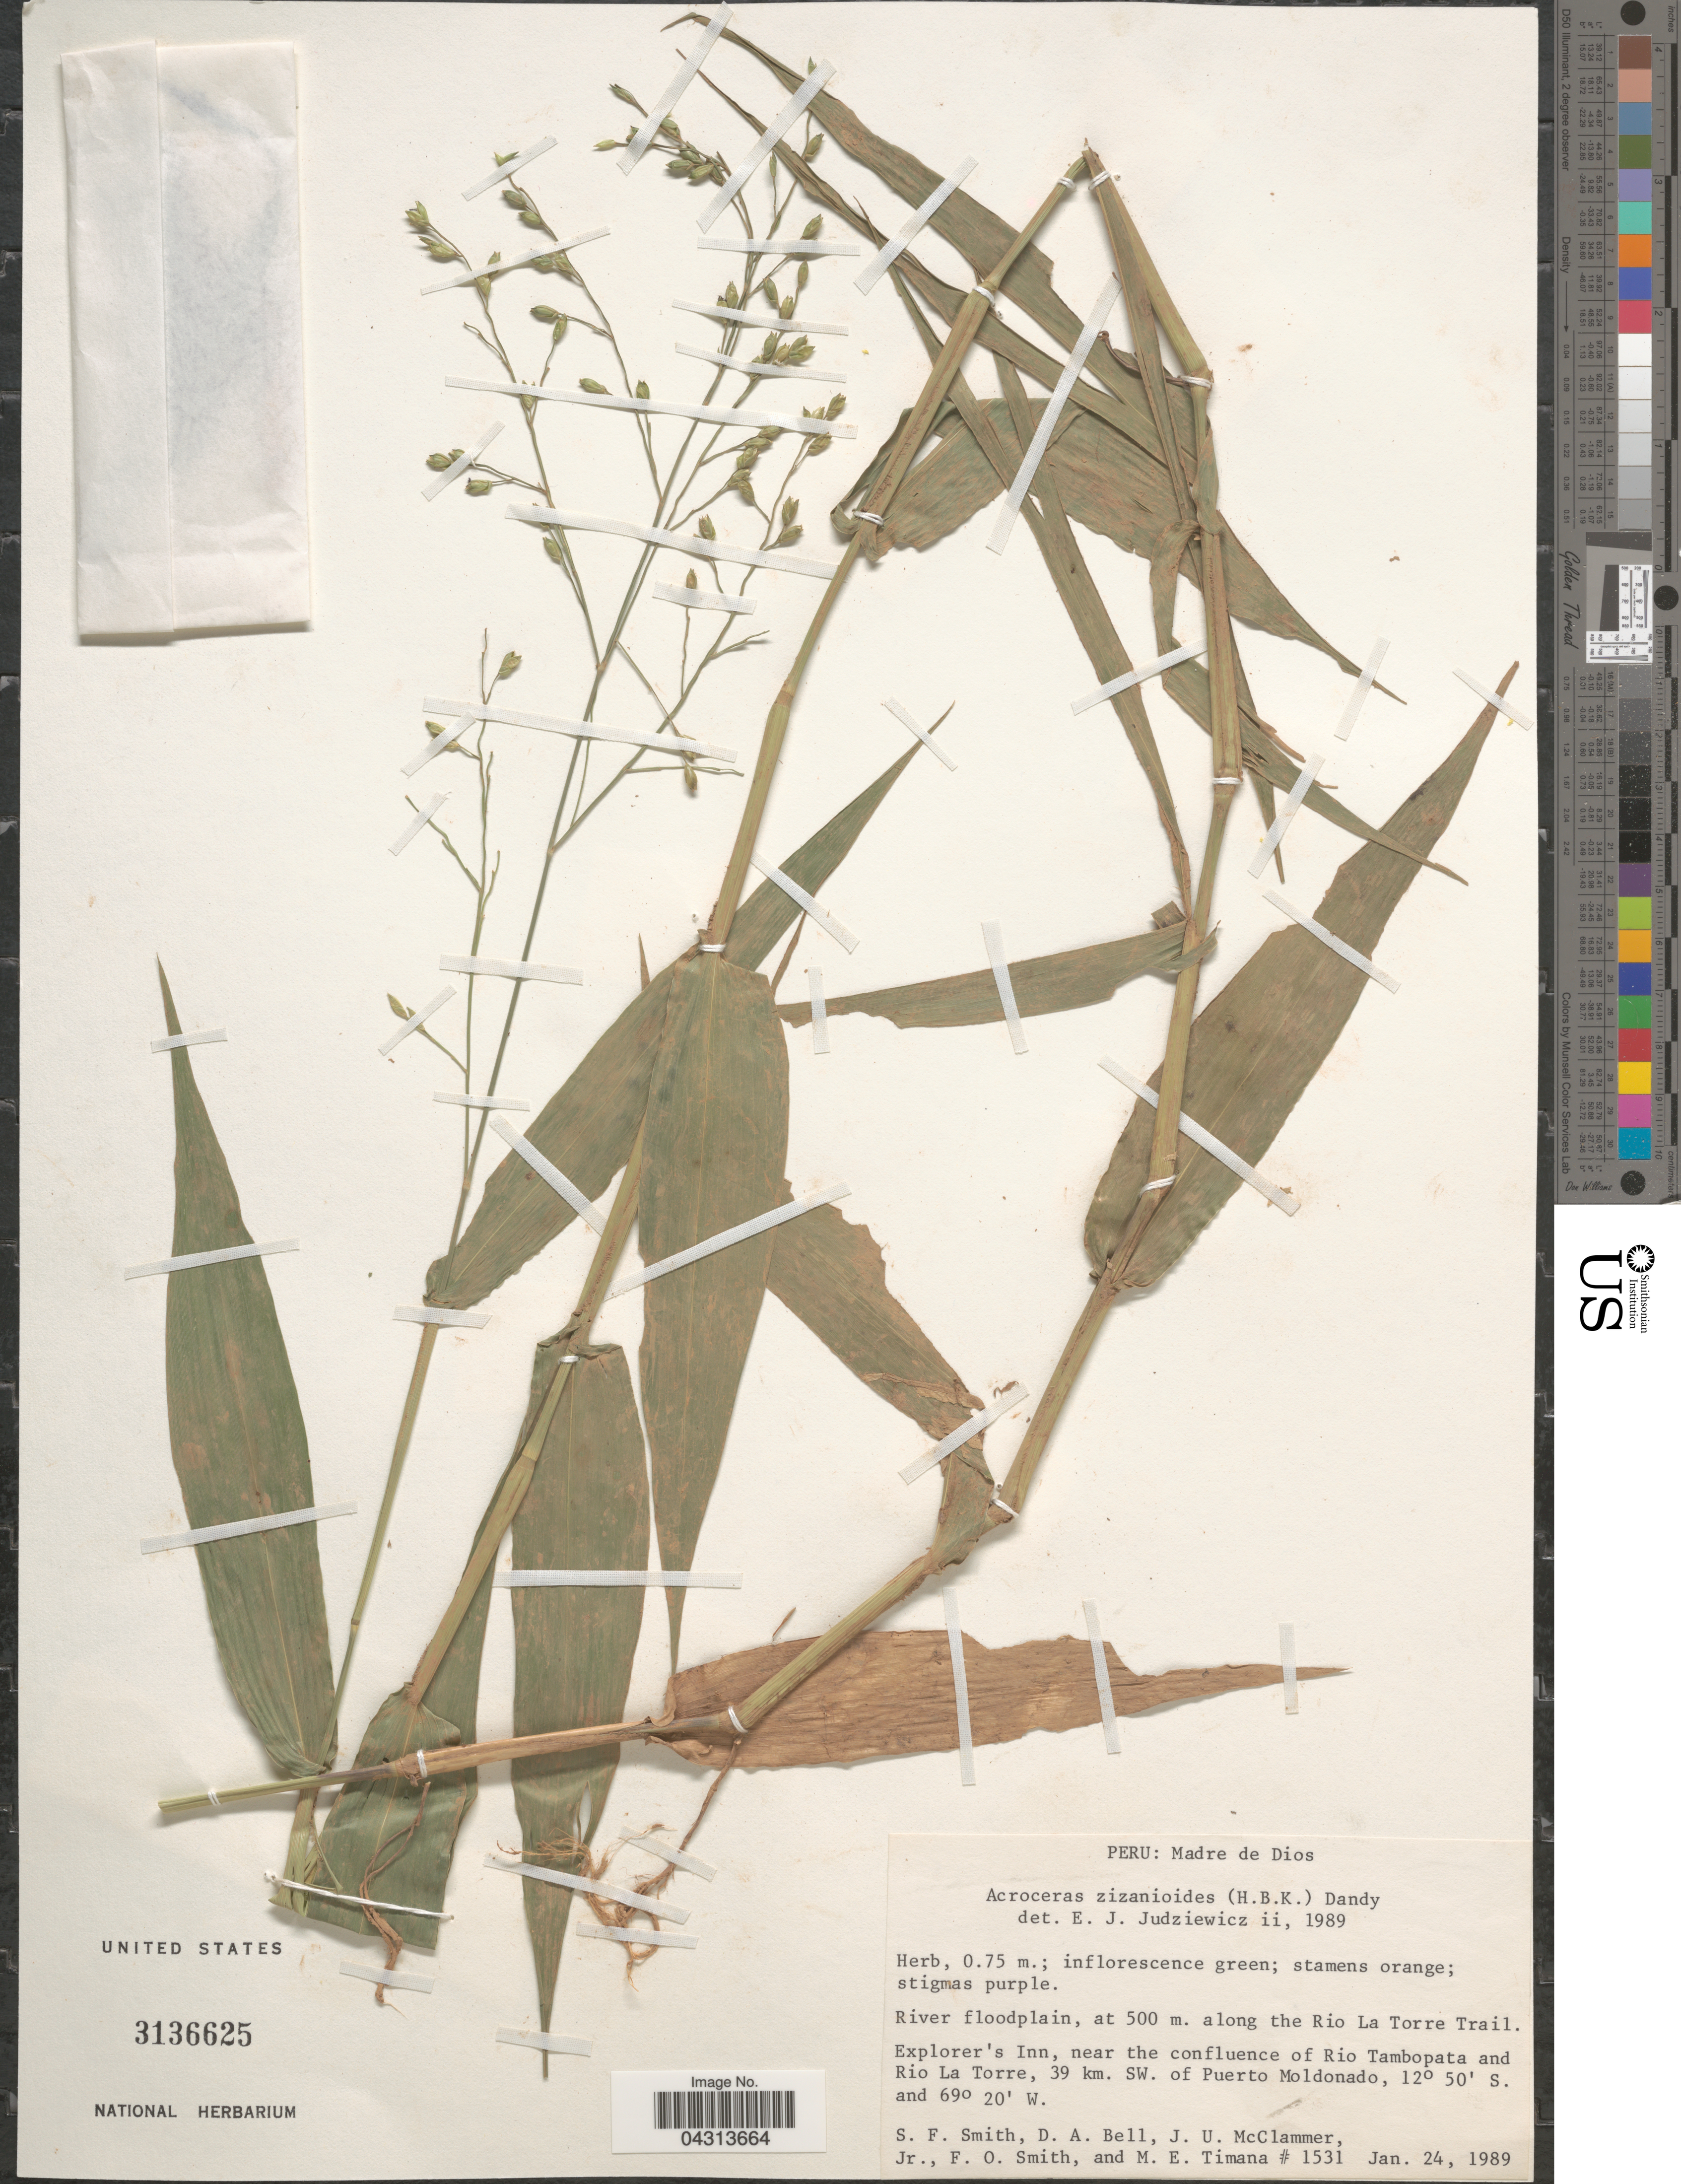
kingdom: Plantae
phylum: Tracheophyta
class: Liliopsida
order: Poales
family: Poaceae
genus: Acroceras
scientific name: Acroceras zizanioides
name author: (Kunth) Dandy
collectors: S.F. Smith, D. A. Bell, J. McClammer Jr. & F. Smith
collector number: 1531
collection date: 1989-01-24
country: Peru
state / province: Madre de Dios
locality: River floodplain, along the Rio La Torre Trail. Explorer's Inn, near the confluence of Rio Tambopata and Rio La Torre, 39 km. SW. of Puerto Moldonado.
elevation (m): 500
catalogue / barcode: US 3136625